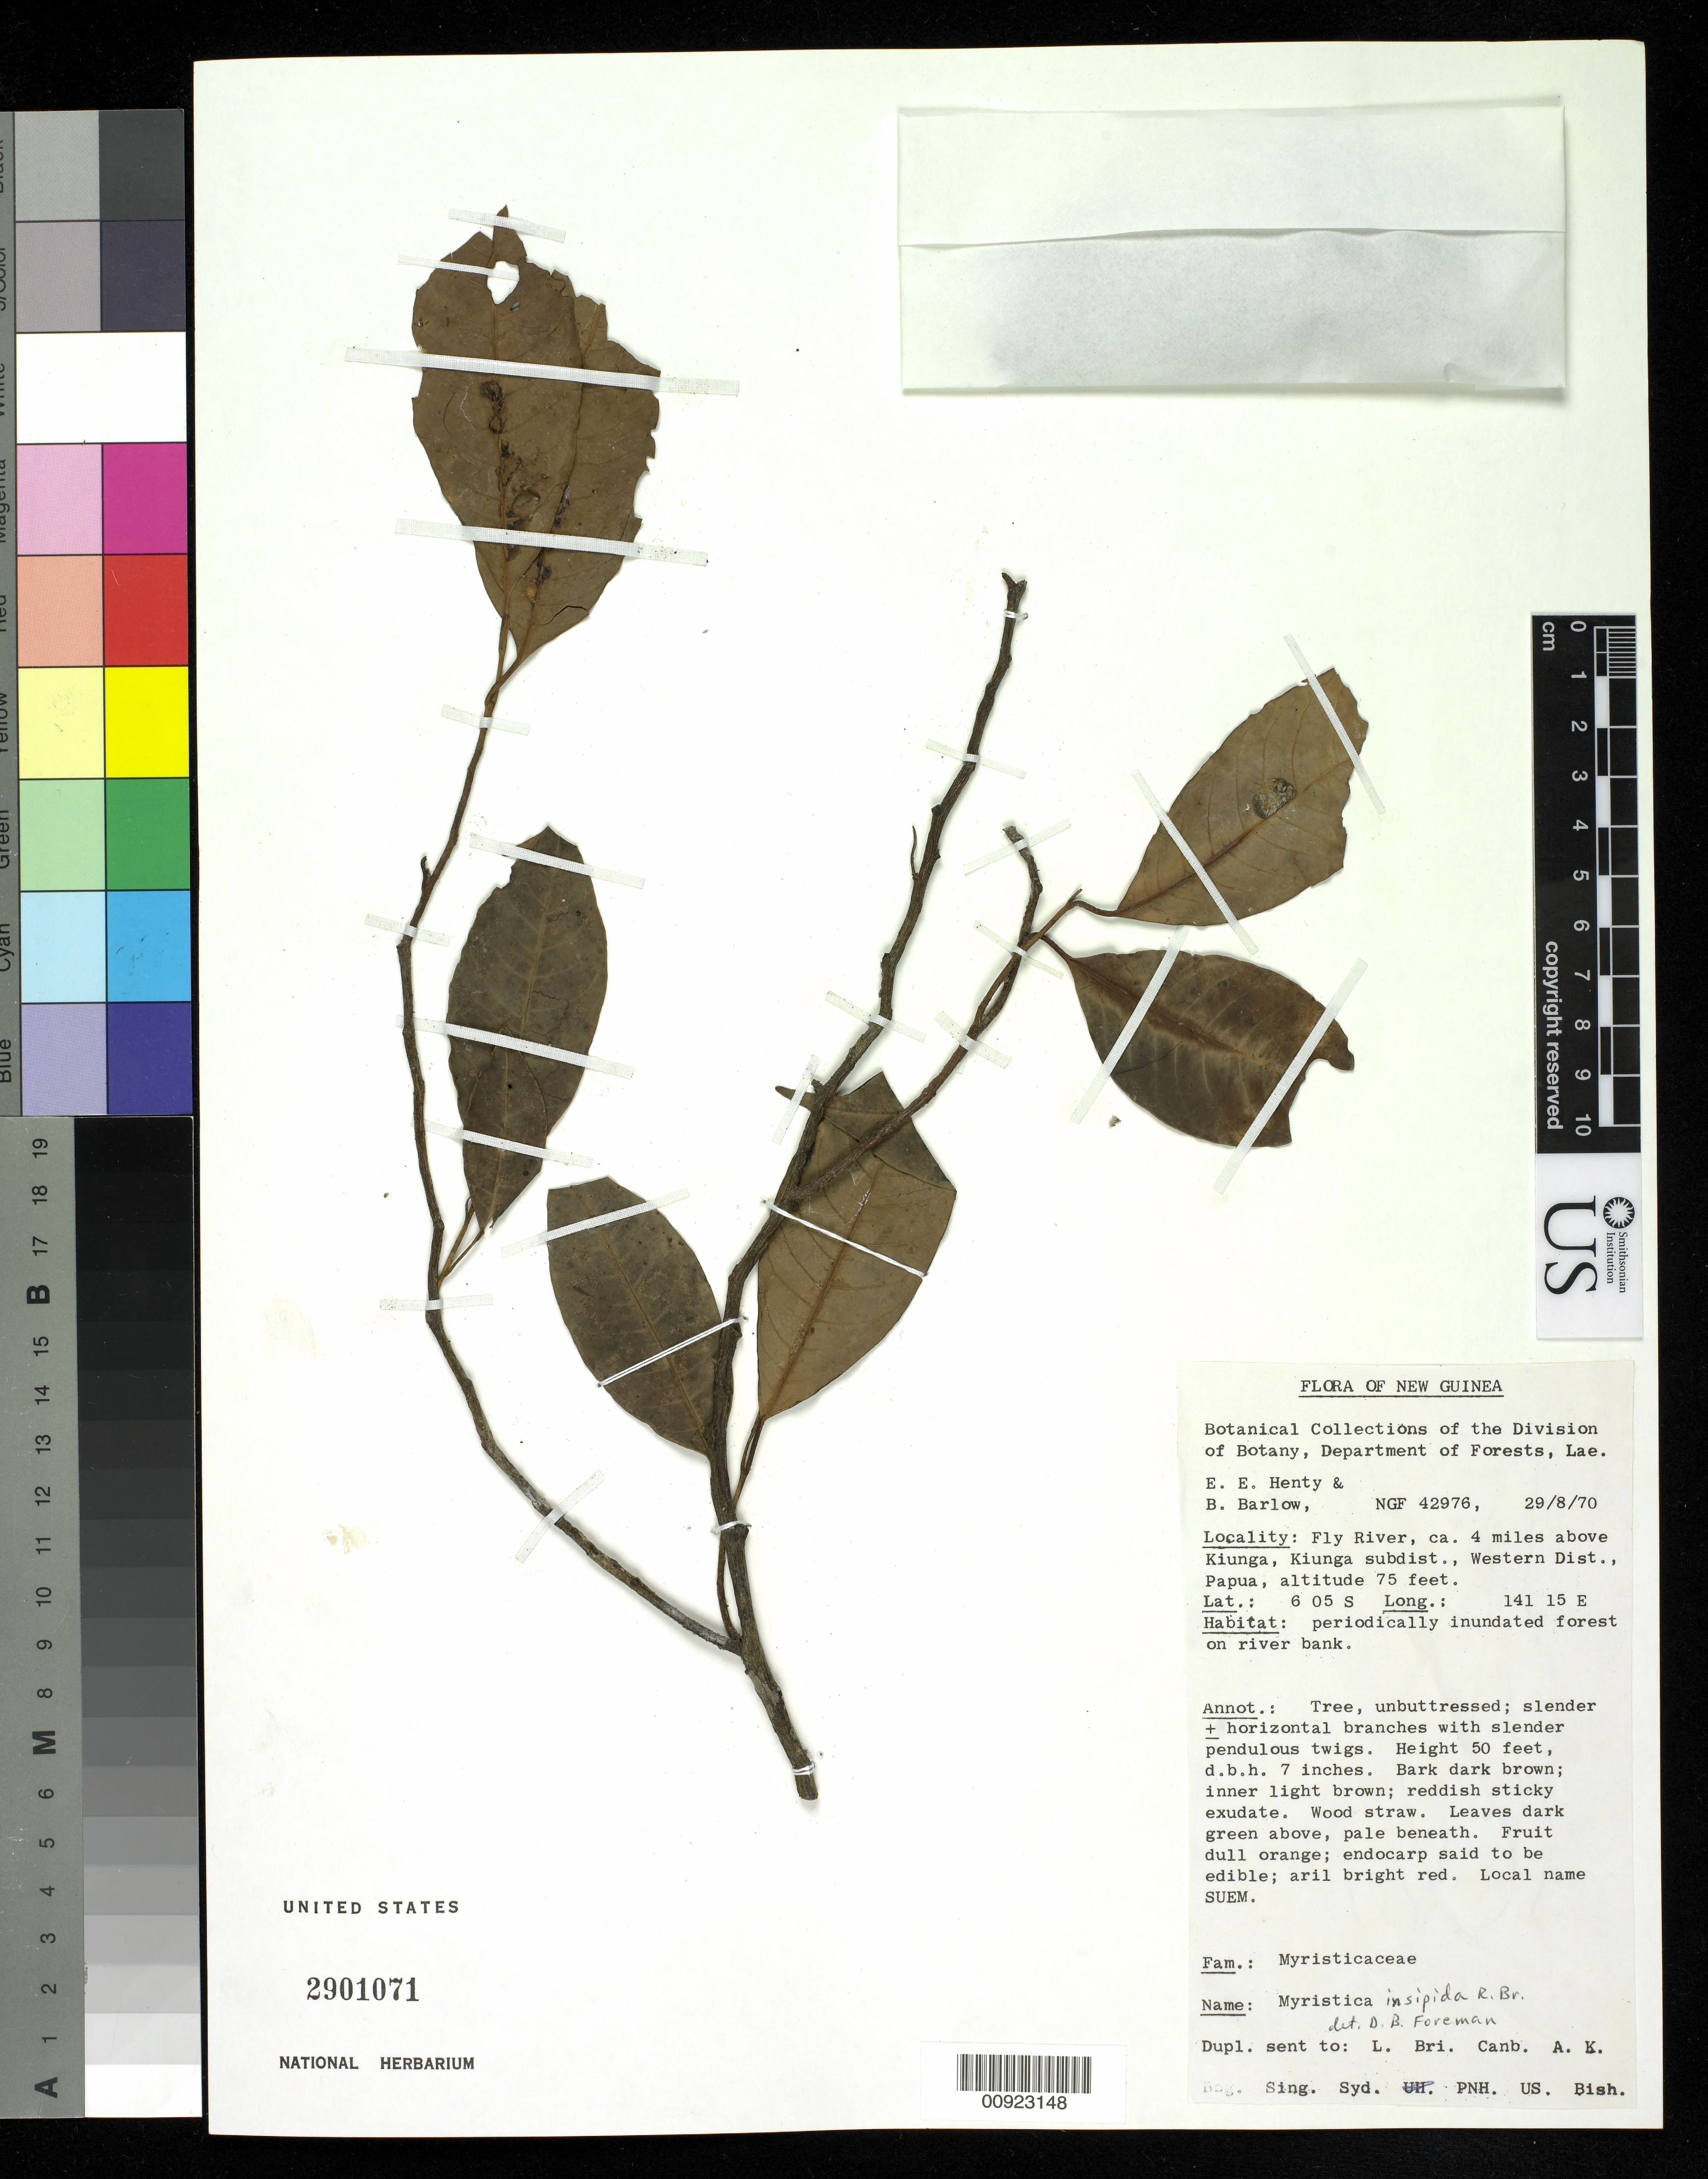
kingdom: Plantae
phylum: Tracheophyta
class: Magnoliopsida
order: Magnoliales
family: Myristicaceae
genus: Myristica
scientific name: Myristica insipidia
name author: R. Br.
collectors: E. Henty & B. A. Barlow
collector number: NGF 42976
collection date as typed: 29 Aug 1970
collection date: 1970-08-29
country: Papua New Guinea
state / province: Western Highlands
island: New Guinea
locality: Kiunga subdist., ca. 4 miles above Kiunga, Fly River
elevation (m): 23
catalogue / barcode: US 2901071